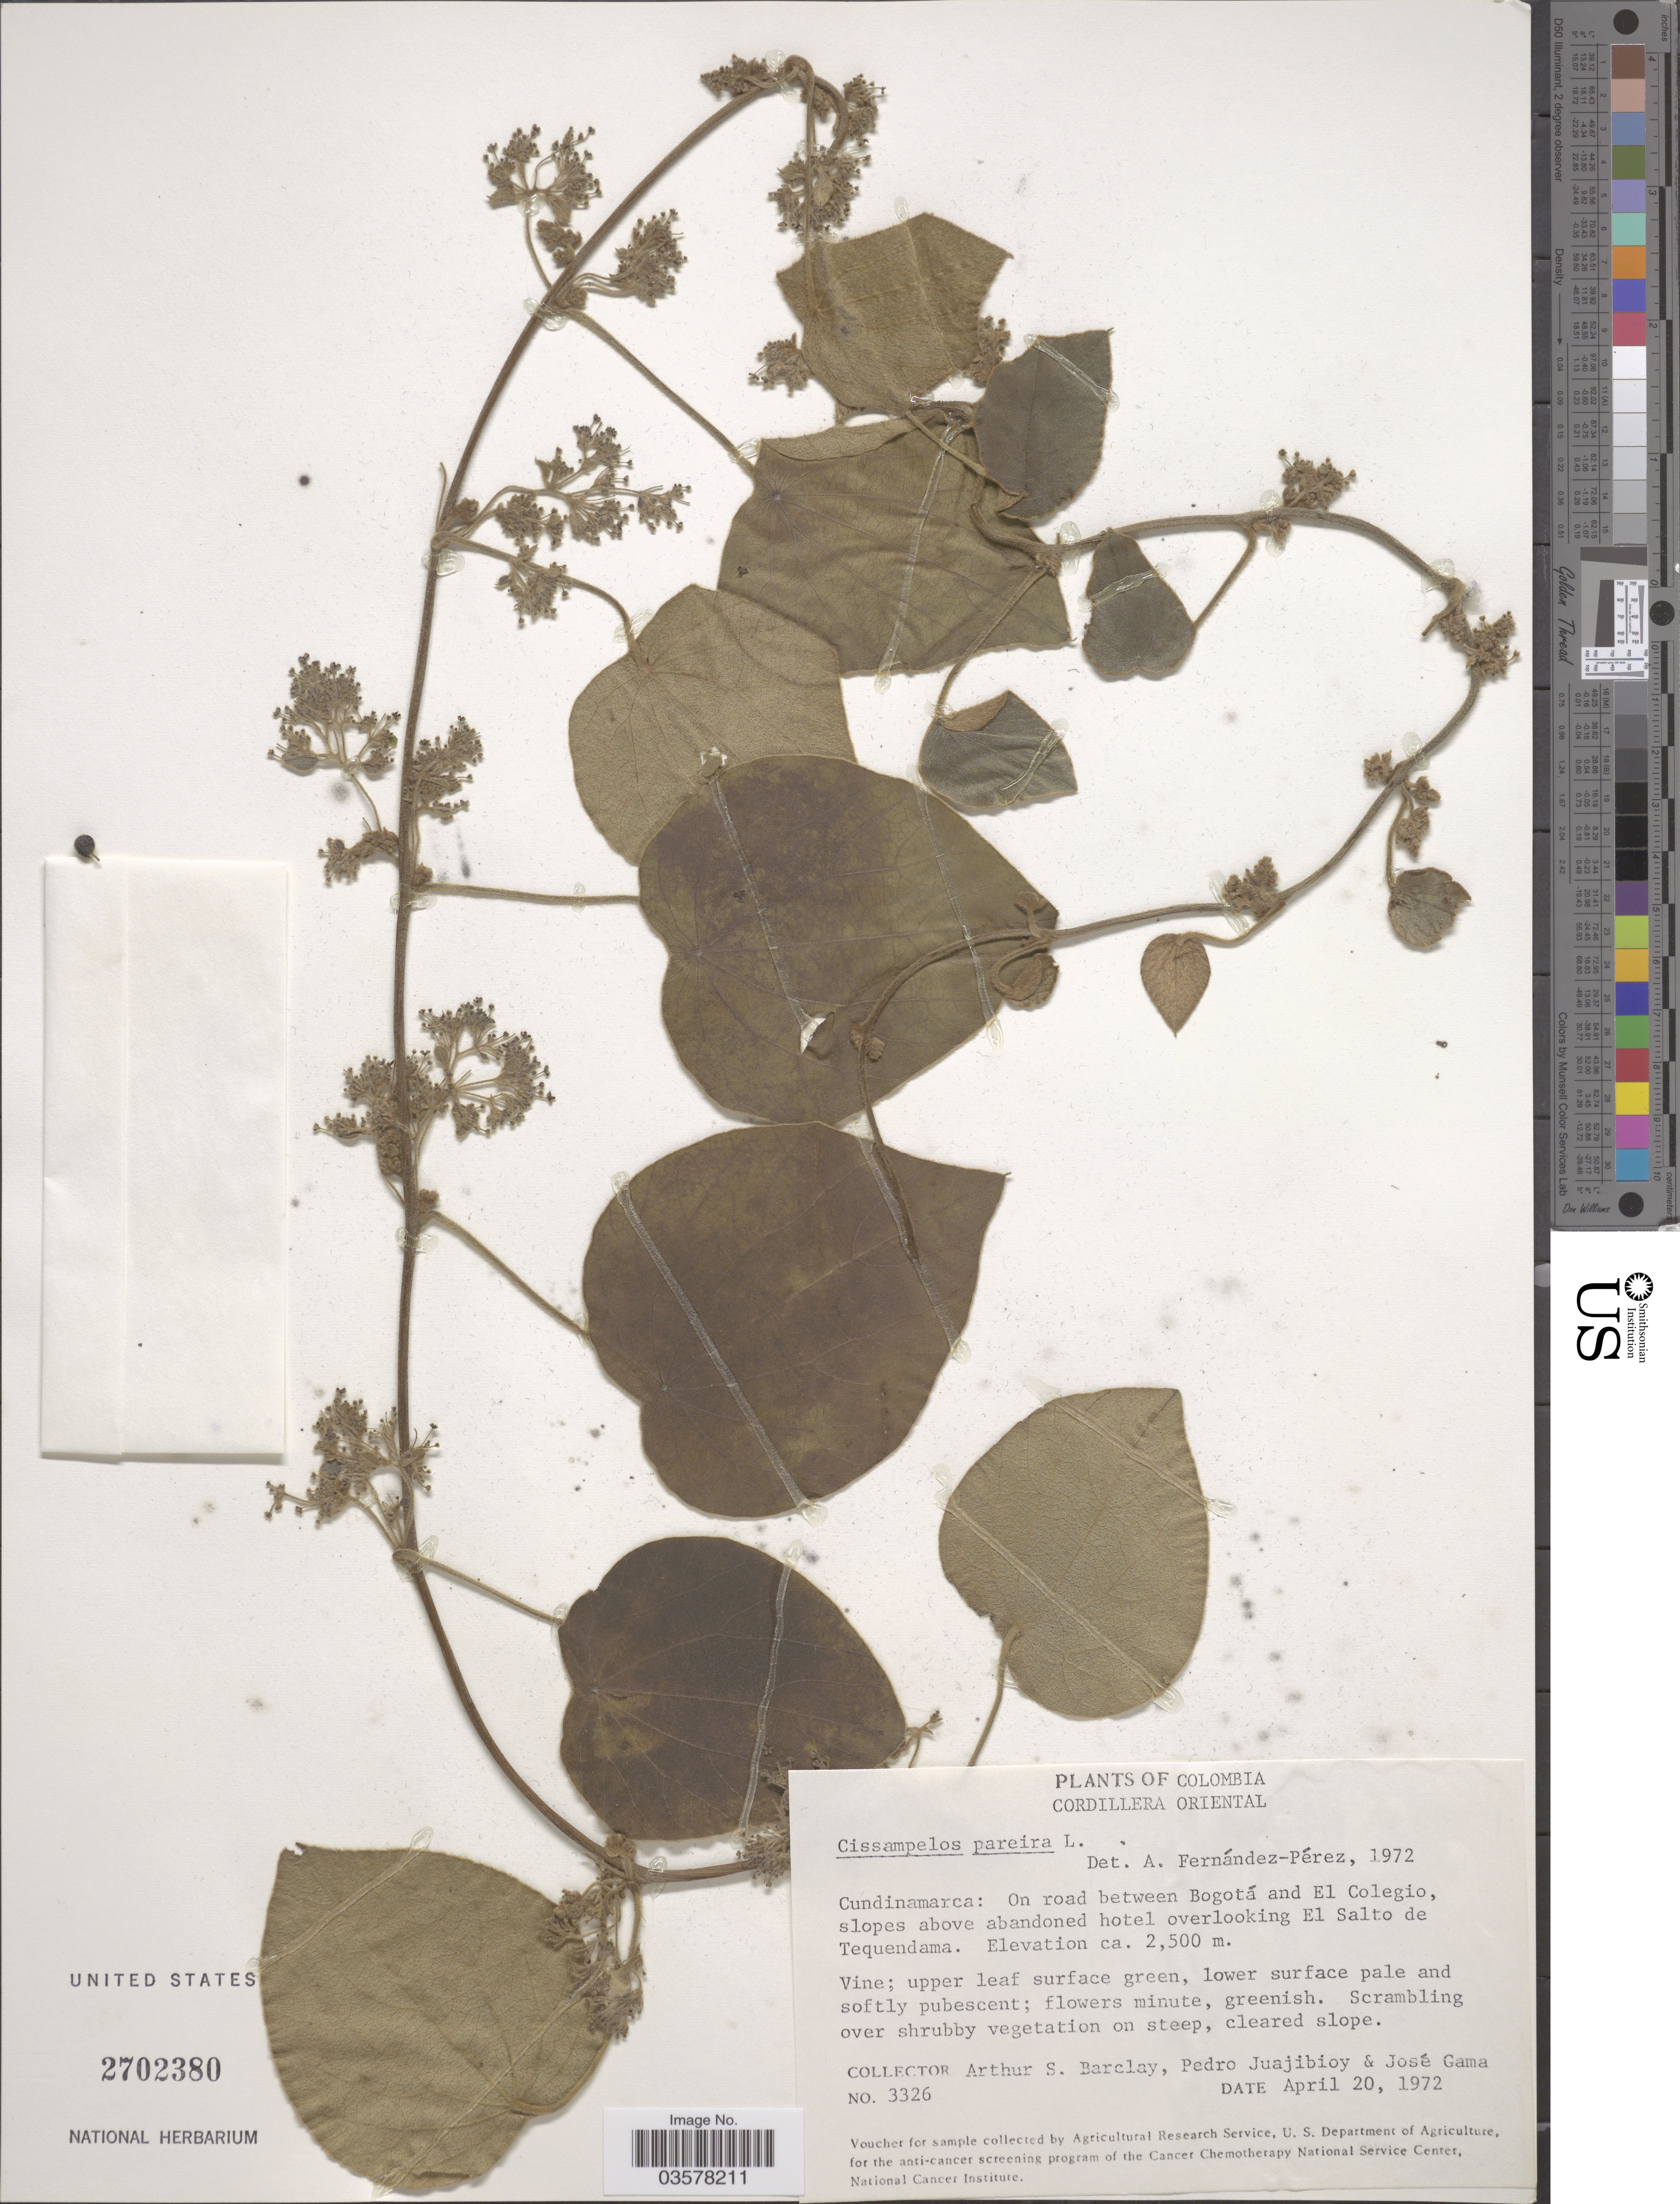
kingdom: Plantae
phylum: Tracheophyta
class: Magnoliopsida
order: Ranunculales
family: Menispermaceae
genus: Cissampelos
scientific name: Cissampelos pareira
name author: L.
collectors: A. S. Barclay, P. Juajibioy & J. Gama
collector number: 3326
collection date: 1972-04-20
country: Colombia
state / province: Cundinamarca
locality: On road between Bogotá and El Colegio, slopes above abandoned hotel overlooking El Salto de Tequendama.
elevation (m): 2500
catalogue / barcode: US 2702380